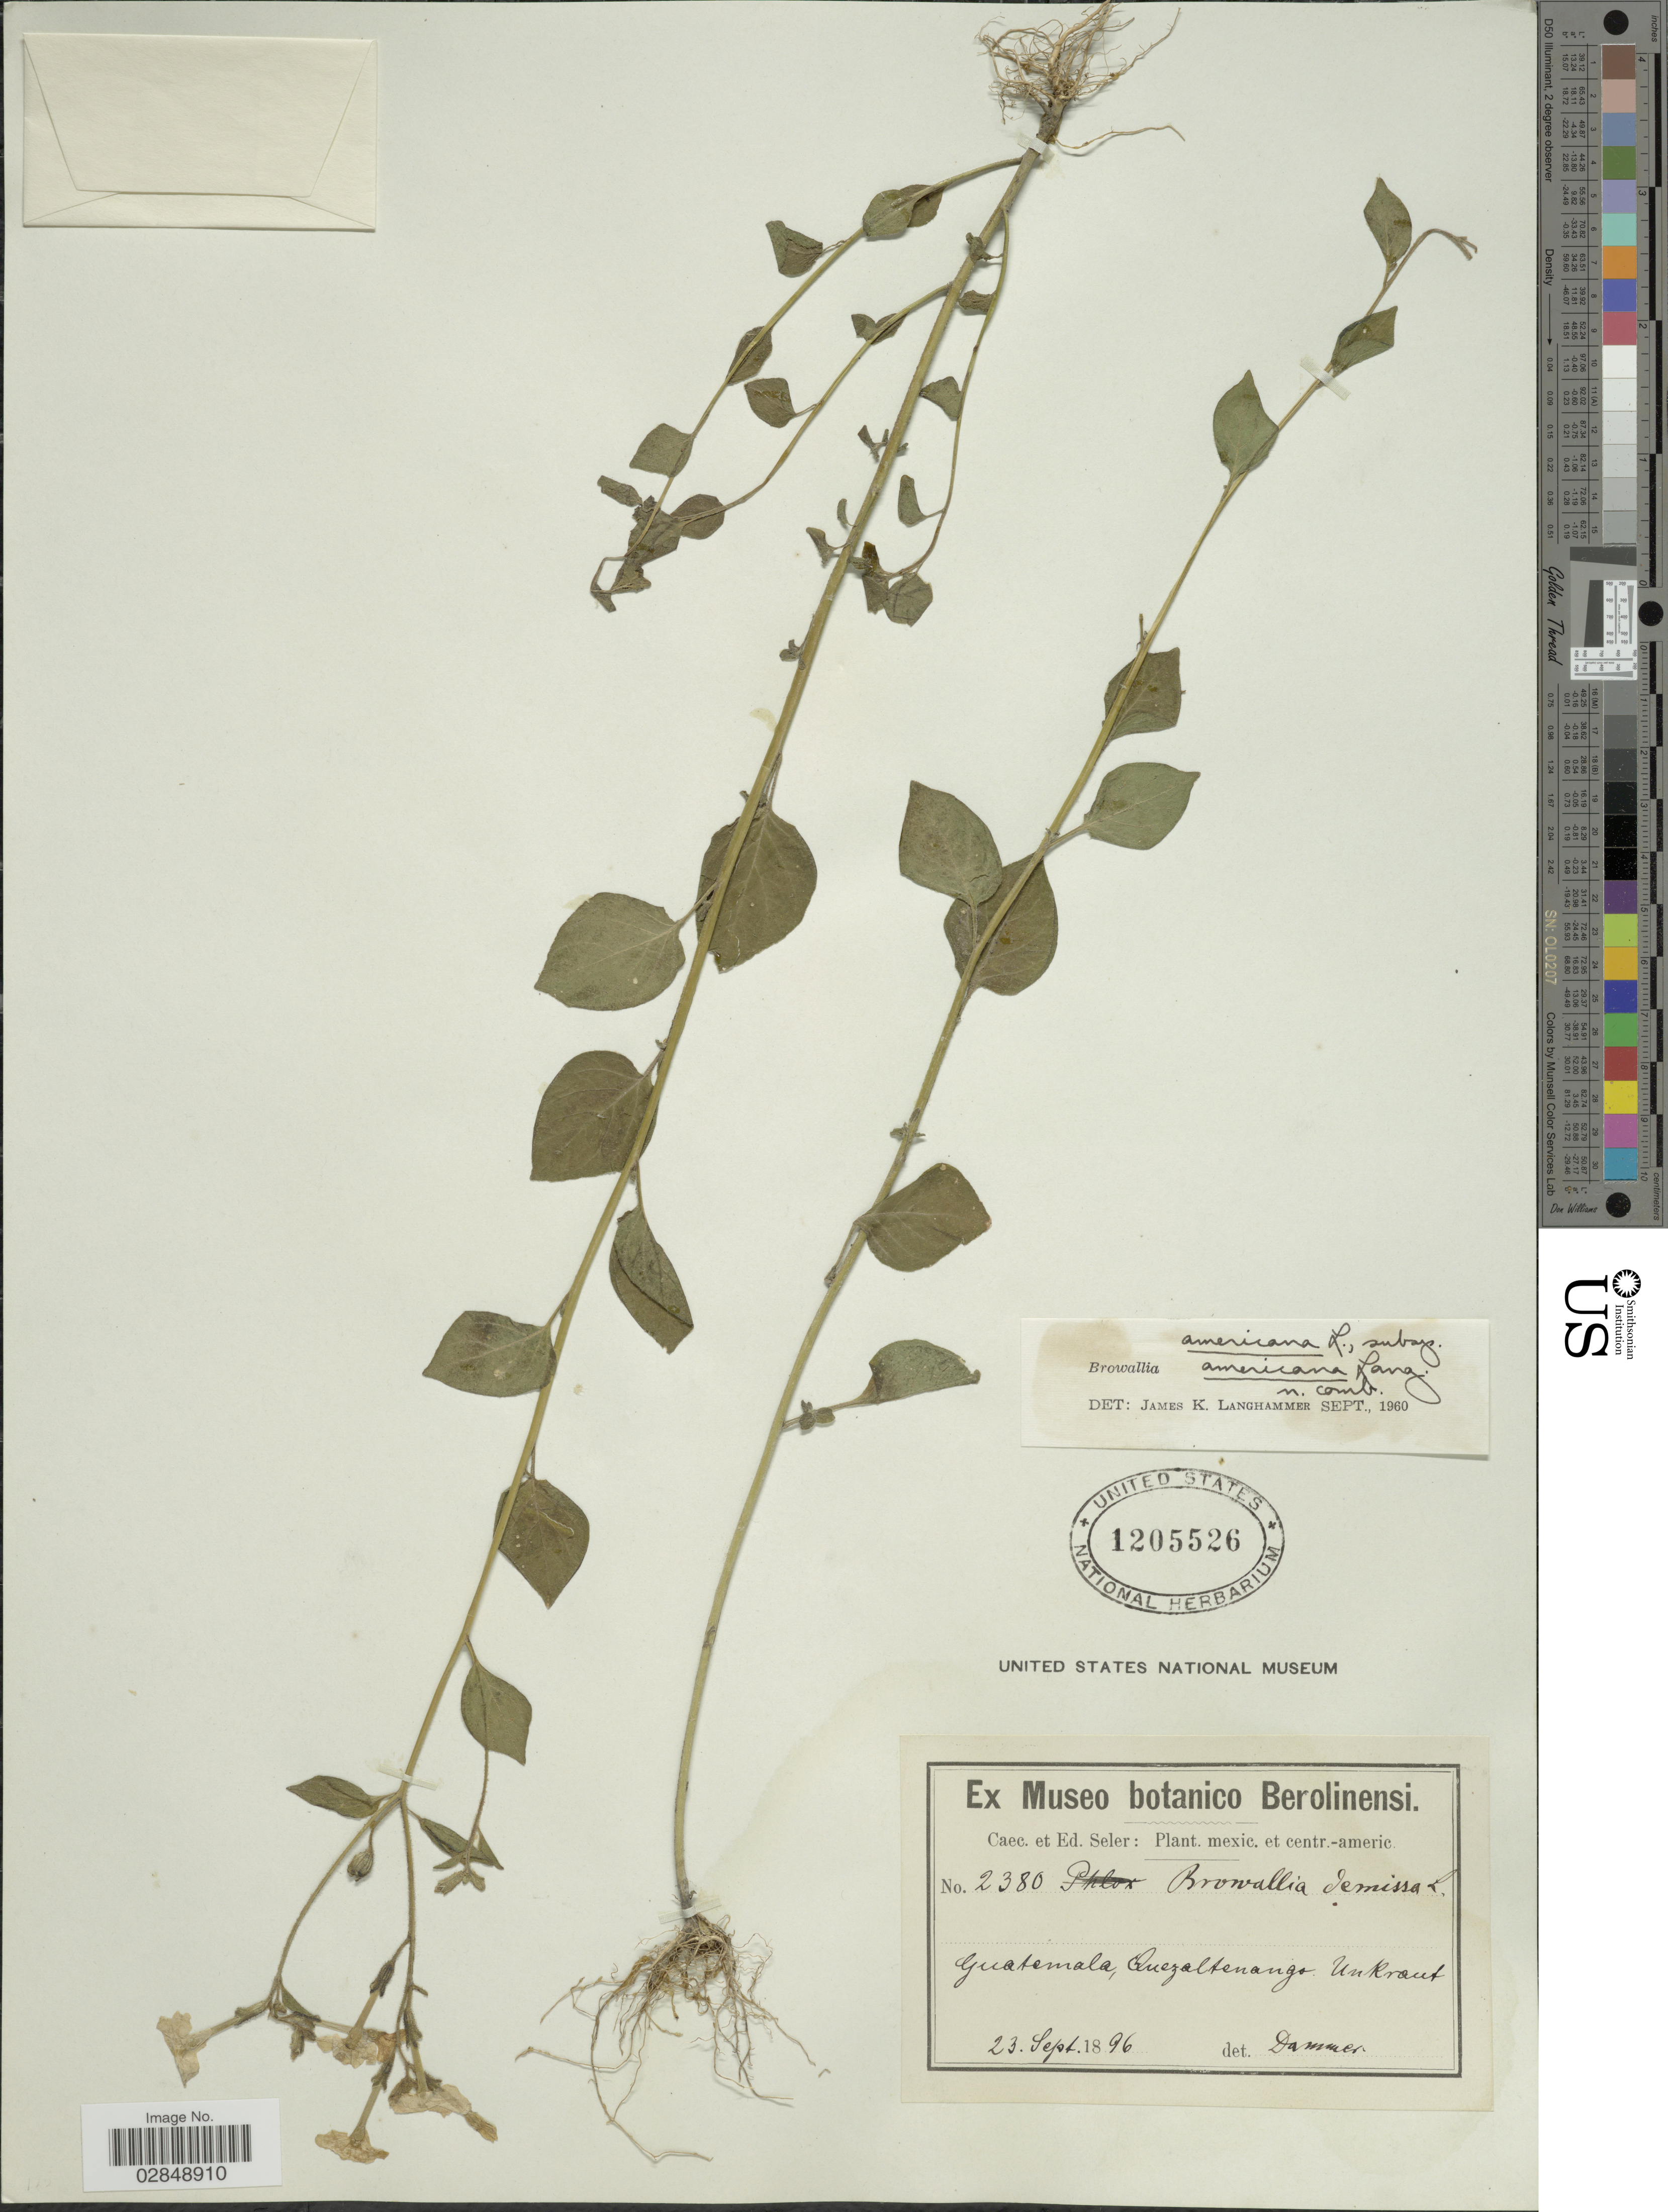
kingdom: Plantae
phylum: Tracheophyta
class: Magnoliopsida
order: Solanales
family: Solanaceae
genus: Browallia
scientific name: Browallia americana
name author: L.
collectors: ex Mus. Bot. Berolinensi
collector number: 2380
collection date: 1896-09-23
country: Guatemala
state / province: Quetzaltenango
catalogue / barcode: US 1205526